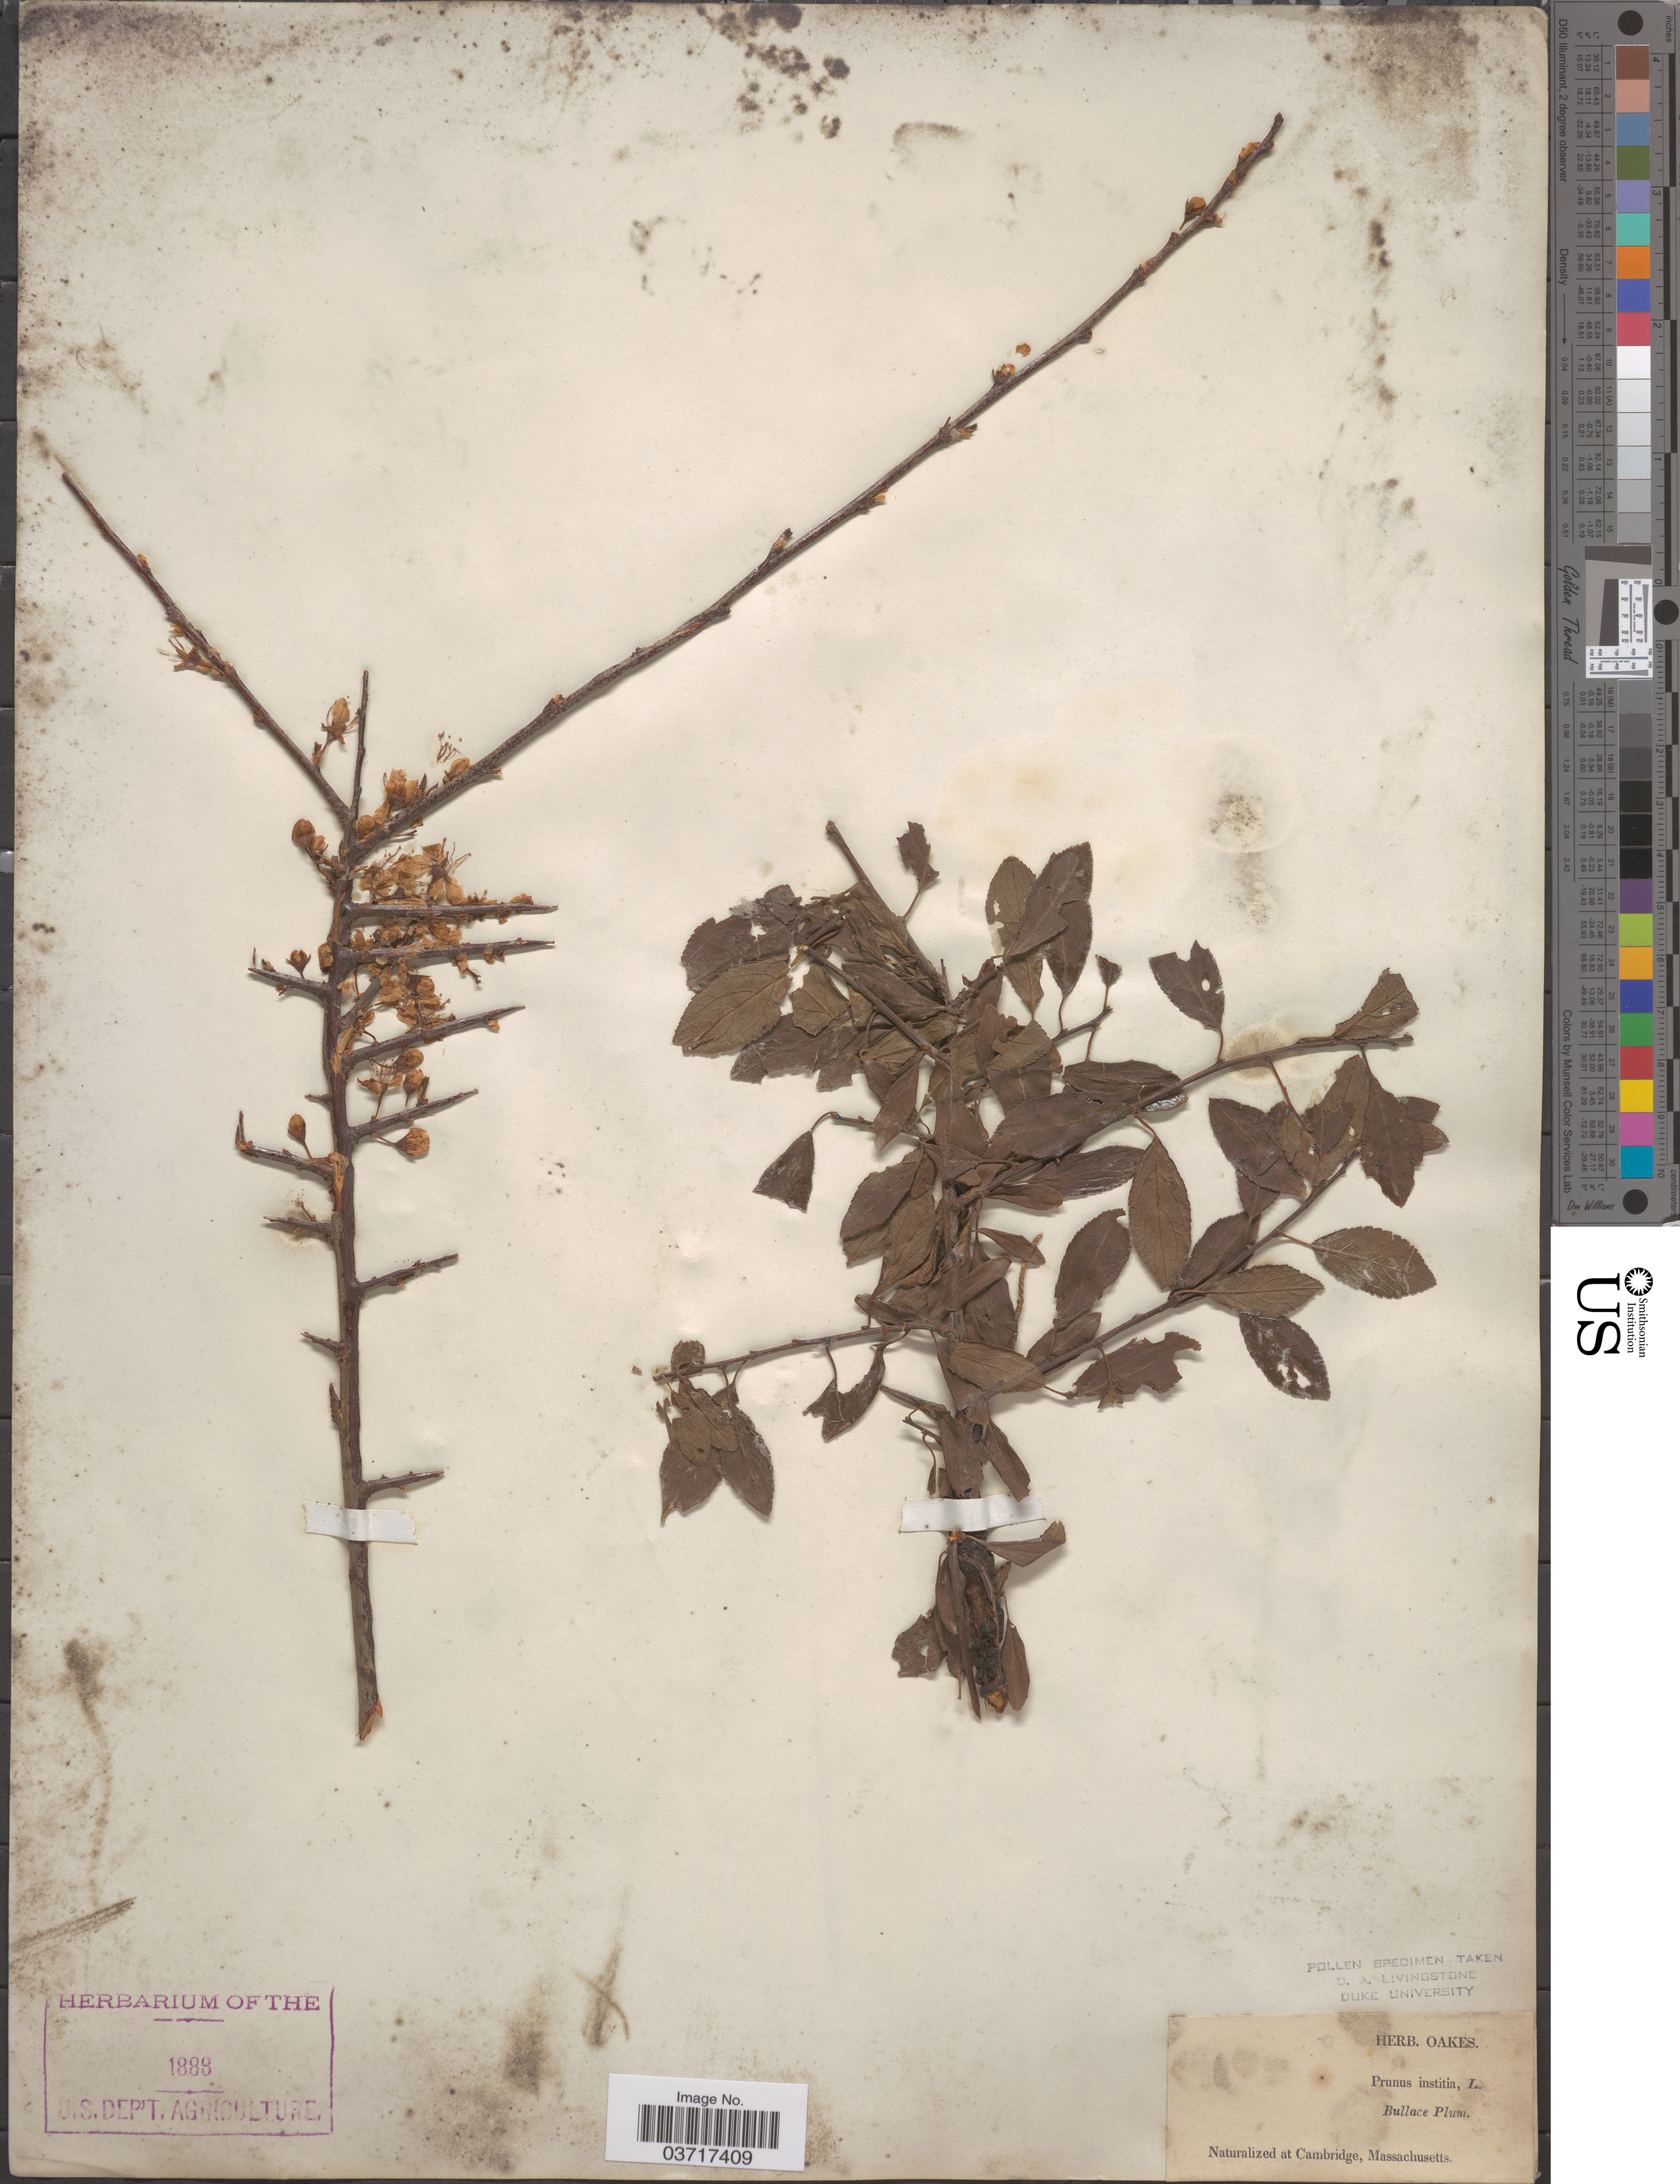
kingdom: Plantae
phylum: Tracheophyta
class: Magnoliopsida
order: Rosales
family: Rosaceae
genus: Prunus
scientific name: Prunus insititia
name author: L.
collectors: ex herb. Oakes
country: United States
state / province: Massachusetts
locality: Cambridge.